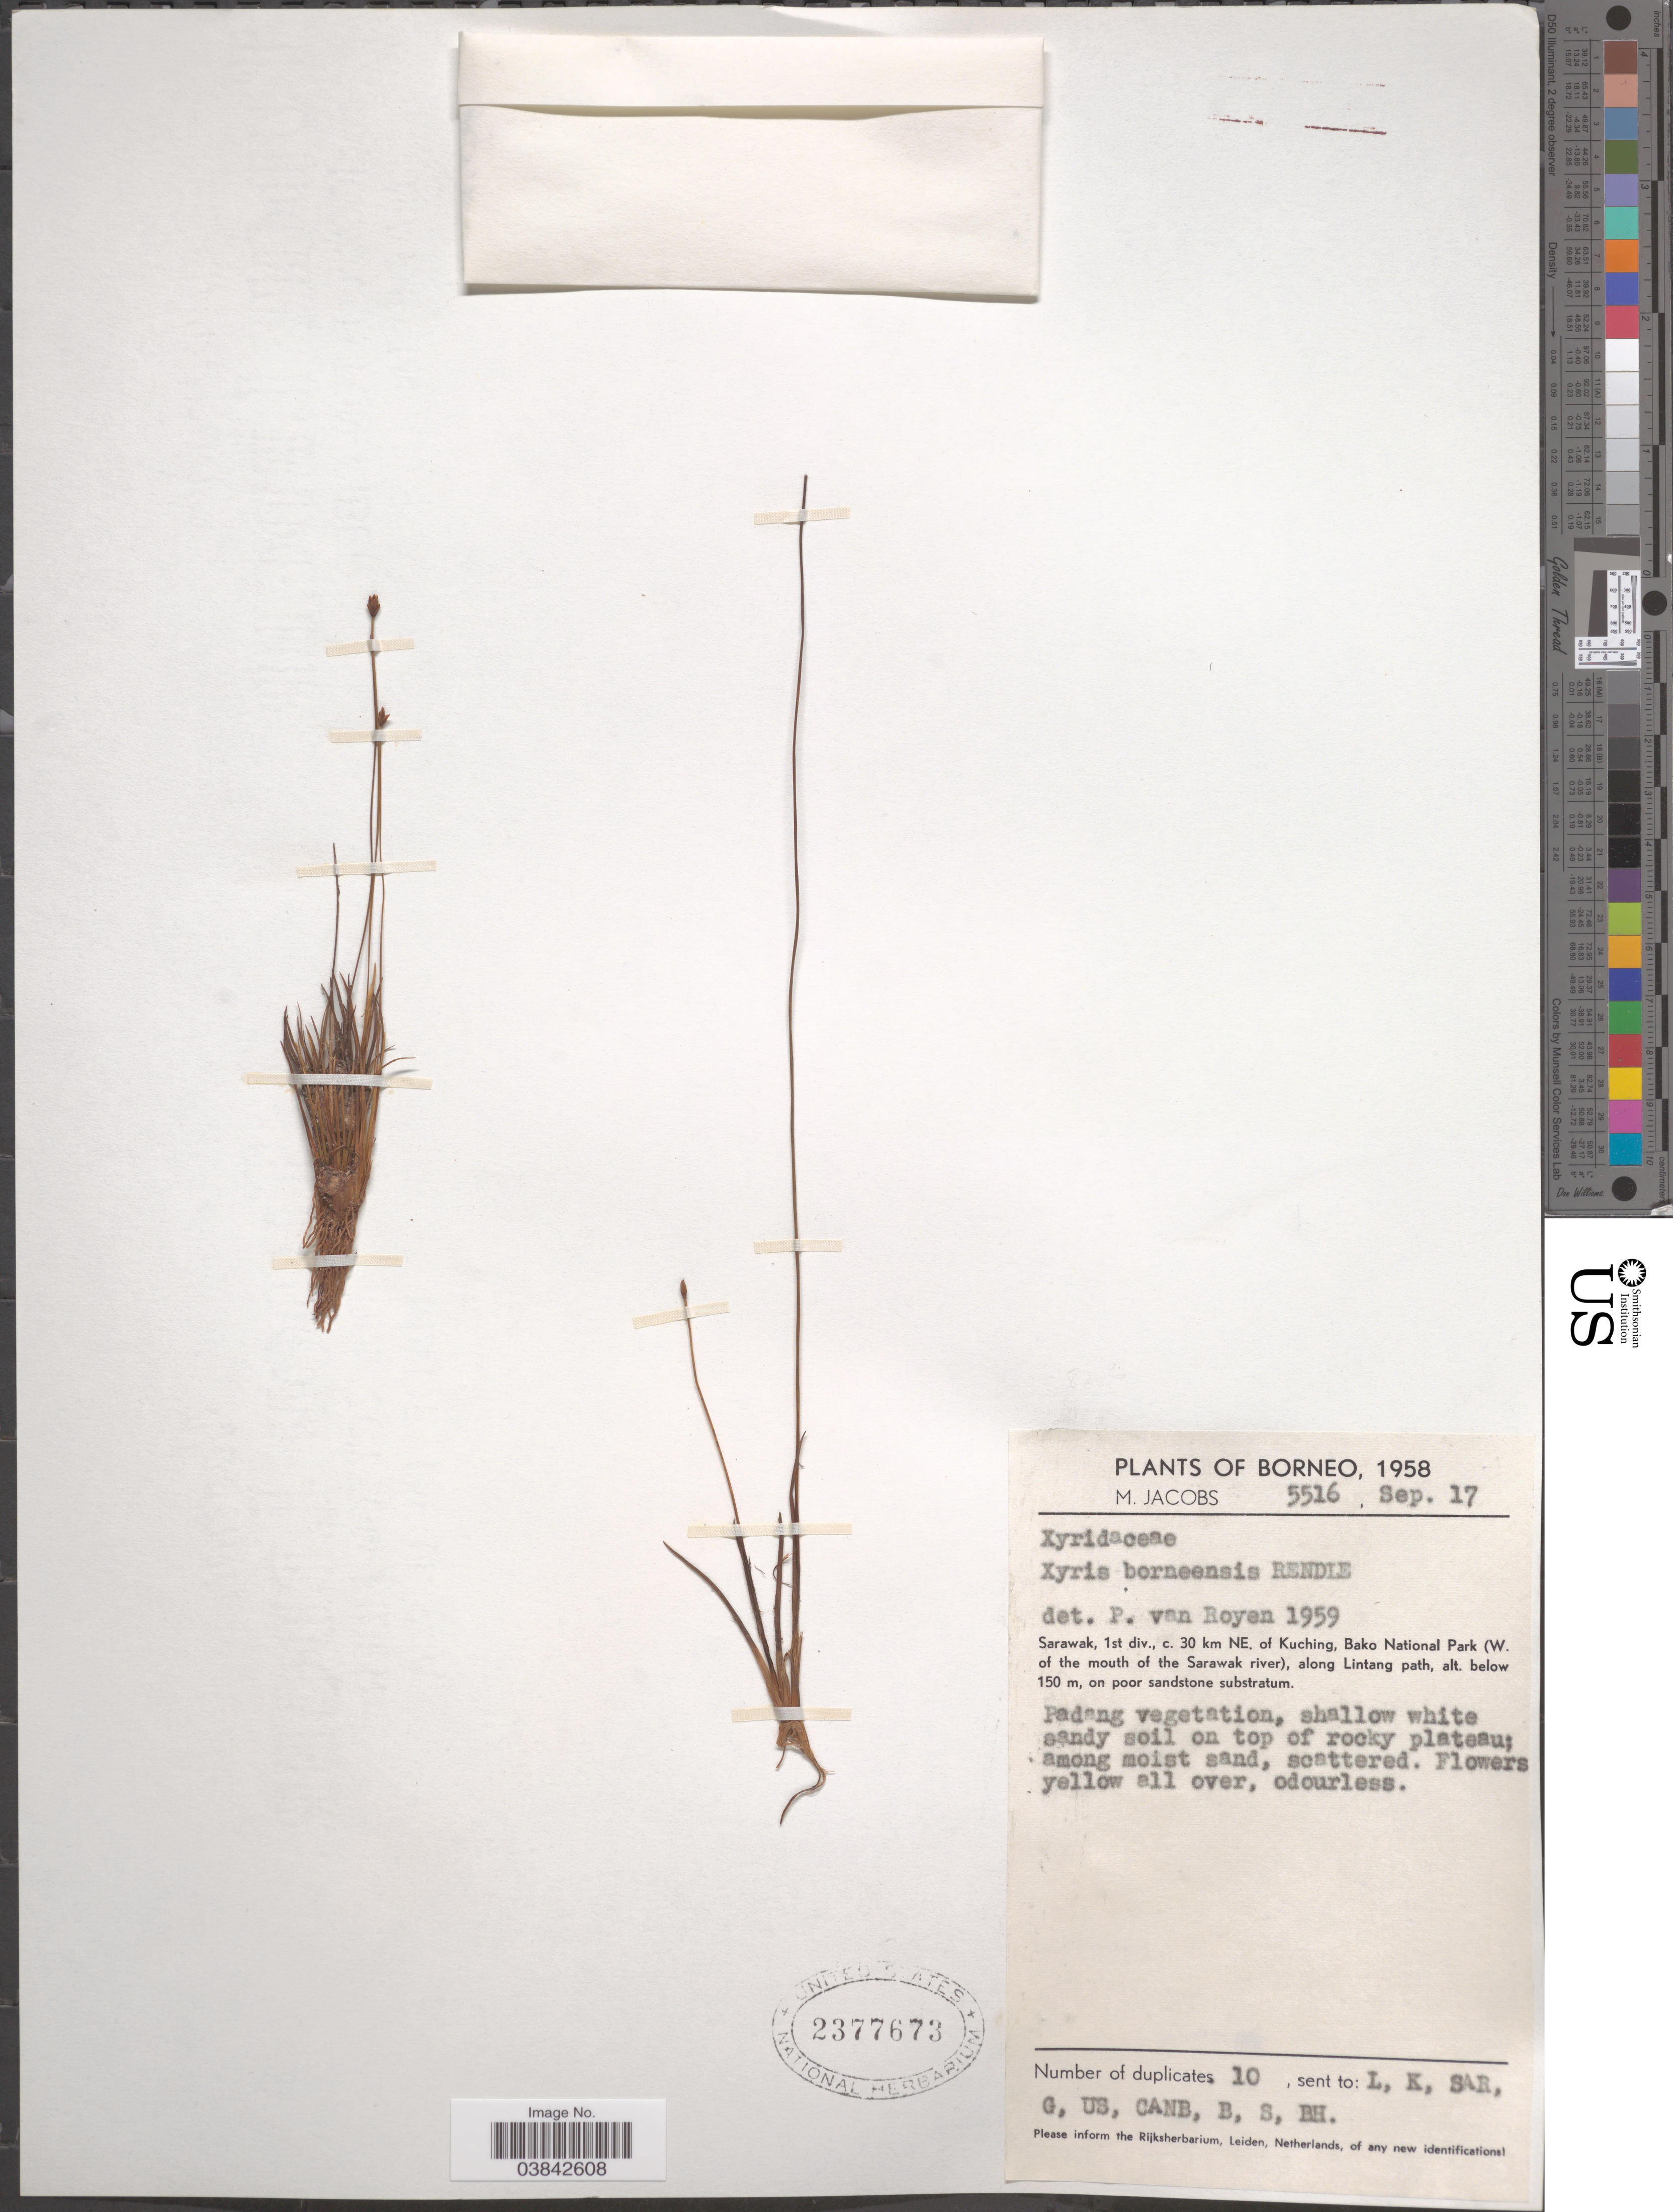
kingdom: Plantae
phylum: Tracheophyta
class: Liliopsida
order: Poales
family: Xyridaceae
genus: Xyris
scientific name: Xyris borneensis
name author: Rendle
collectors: M. Jacobs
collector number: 5516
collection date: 1958-09-17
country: Malaysia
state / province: Sarawak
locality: Borneo. 1st div., c. 30 km NE. of Kuching, Bako National Park (W. of the mouth of the Sarawak river), along the Lintang path.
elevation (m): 150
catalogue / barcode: US 2377673